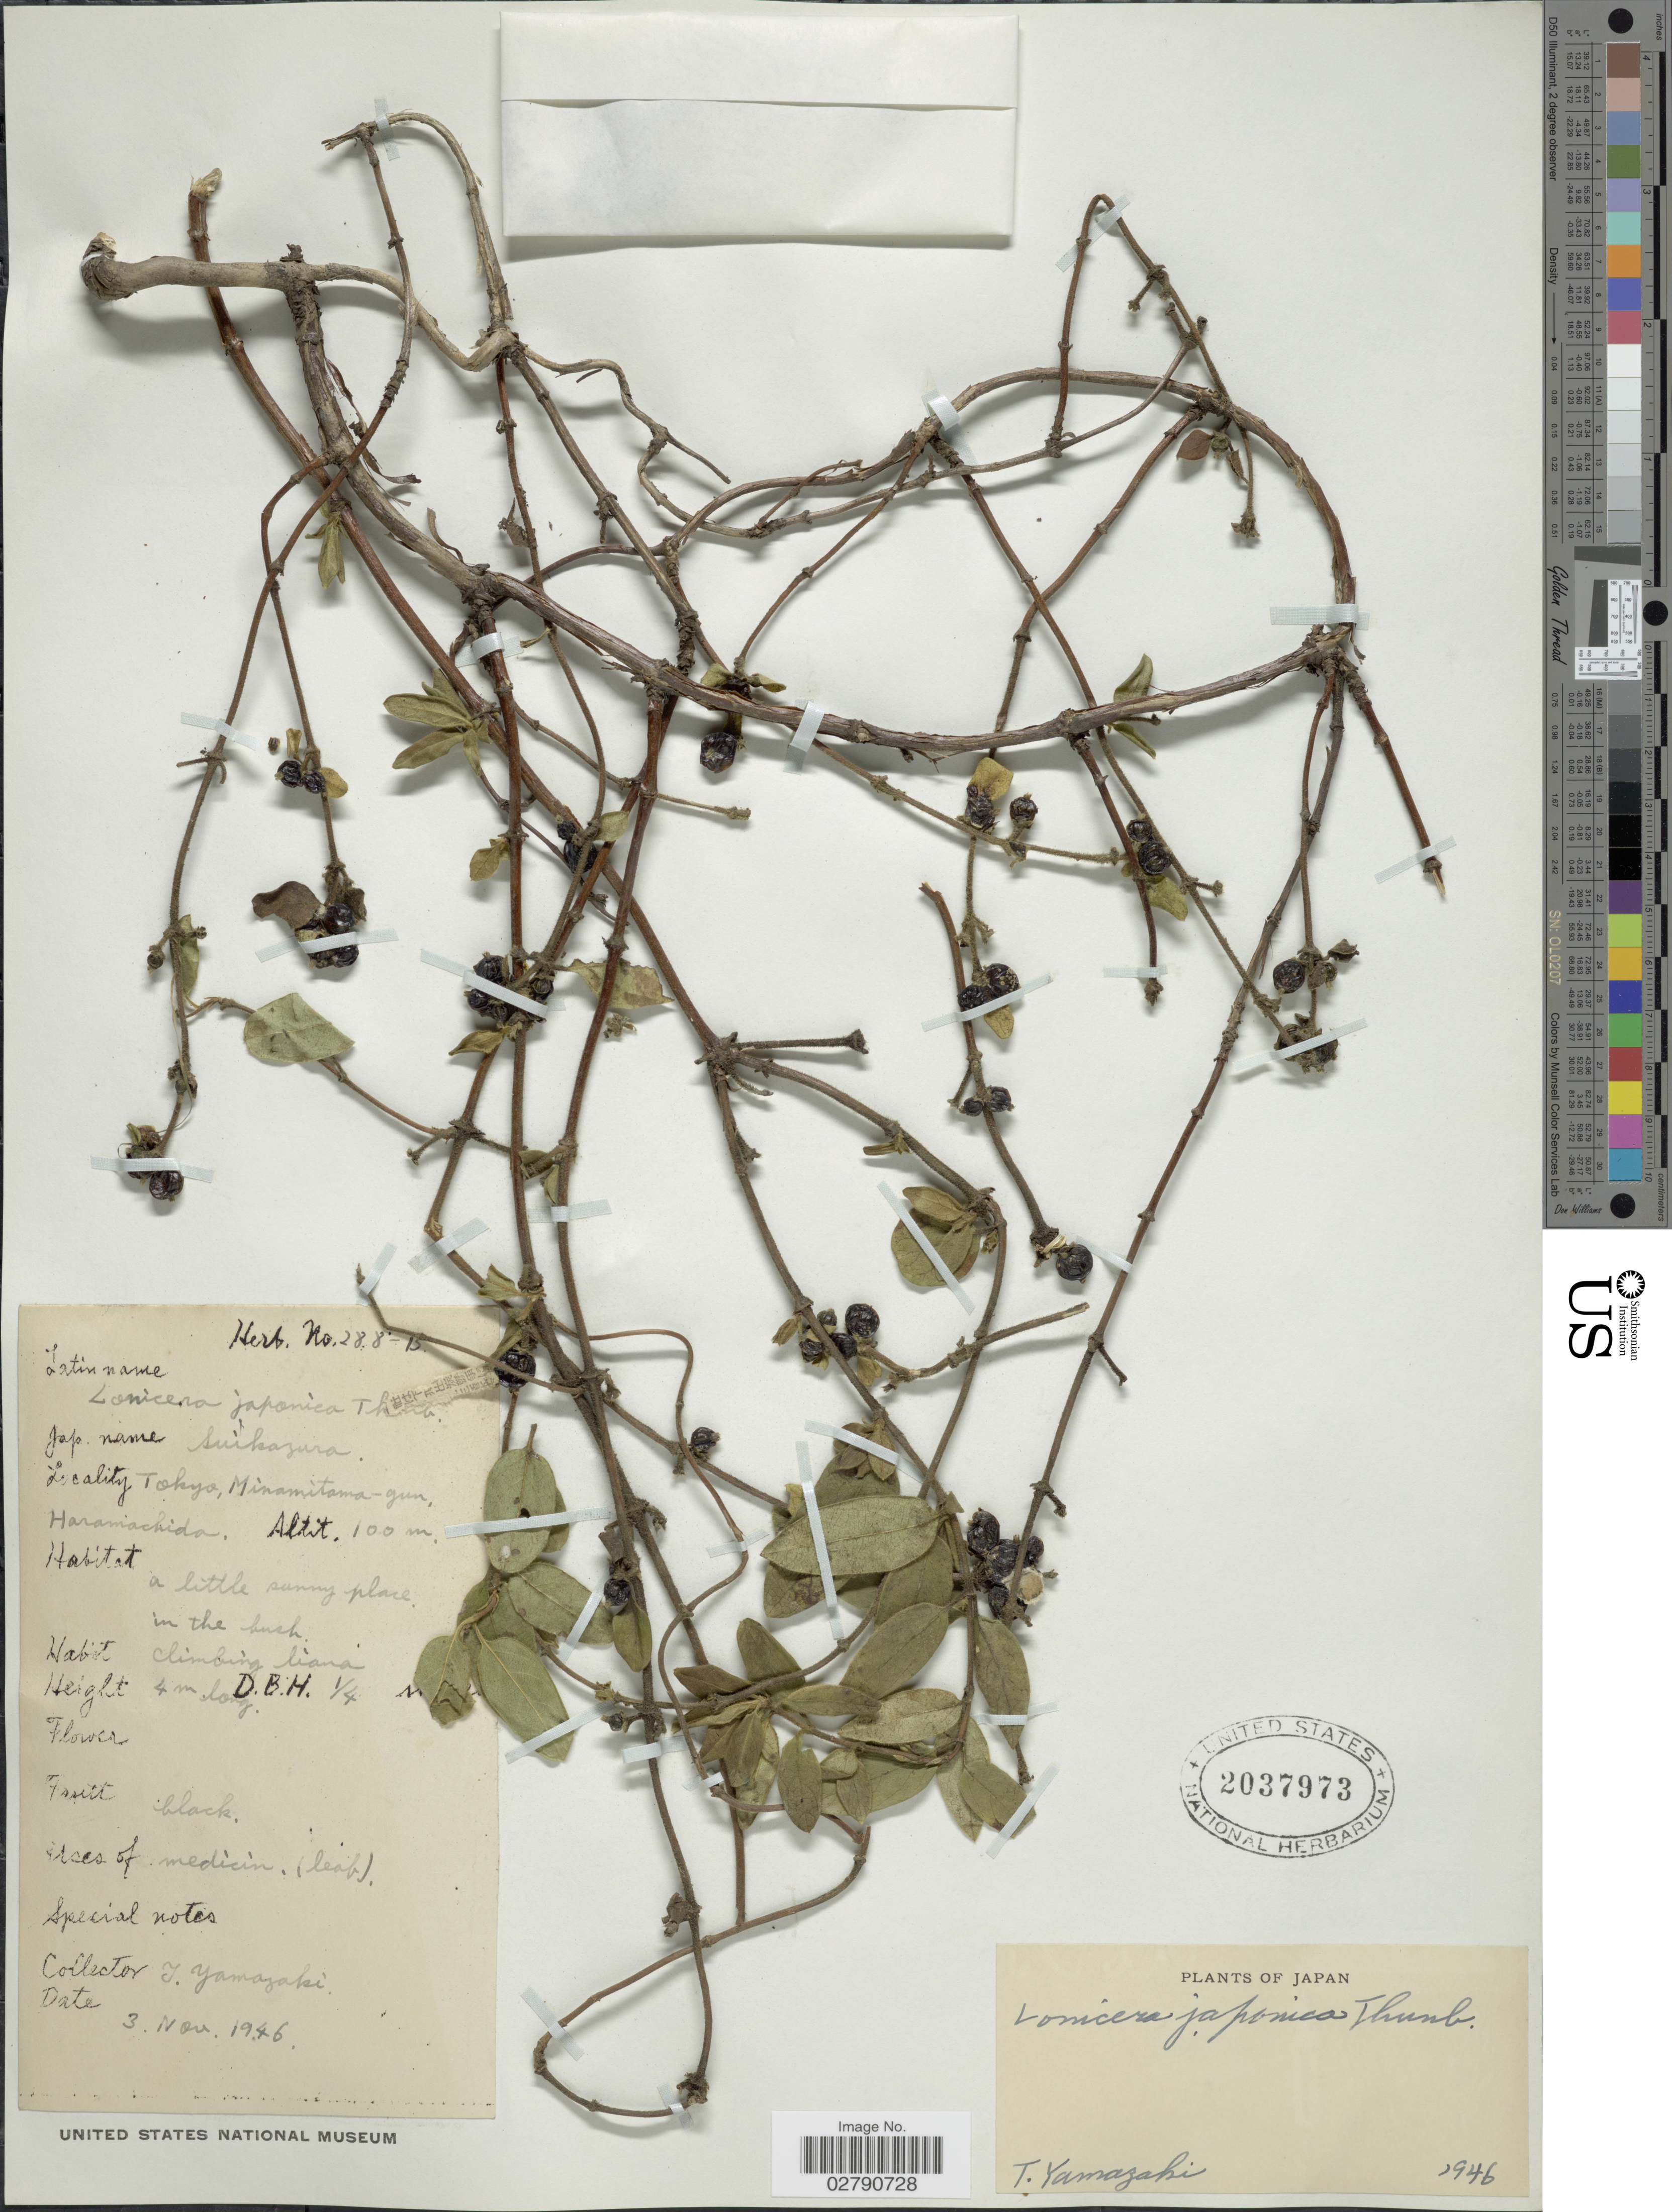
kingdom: Plantae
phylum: Tracheophyta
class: Magnoliopsida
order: Dipsacales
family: Caprifoliaceae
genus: Lonicera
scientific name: Lonicera japonica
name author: Thunb.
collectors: T. Yamazaki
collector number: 288-B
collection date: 1946-11-03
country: Japan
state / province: Tokyo, Federal City of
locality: Tokyo, Minamitama-gun. Haramachida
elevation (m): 100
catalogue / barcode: US 2037973